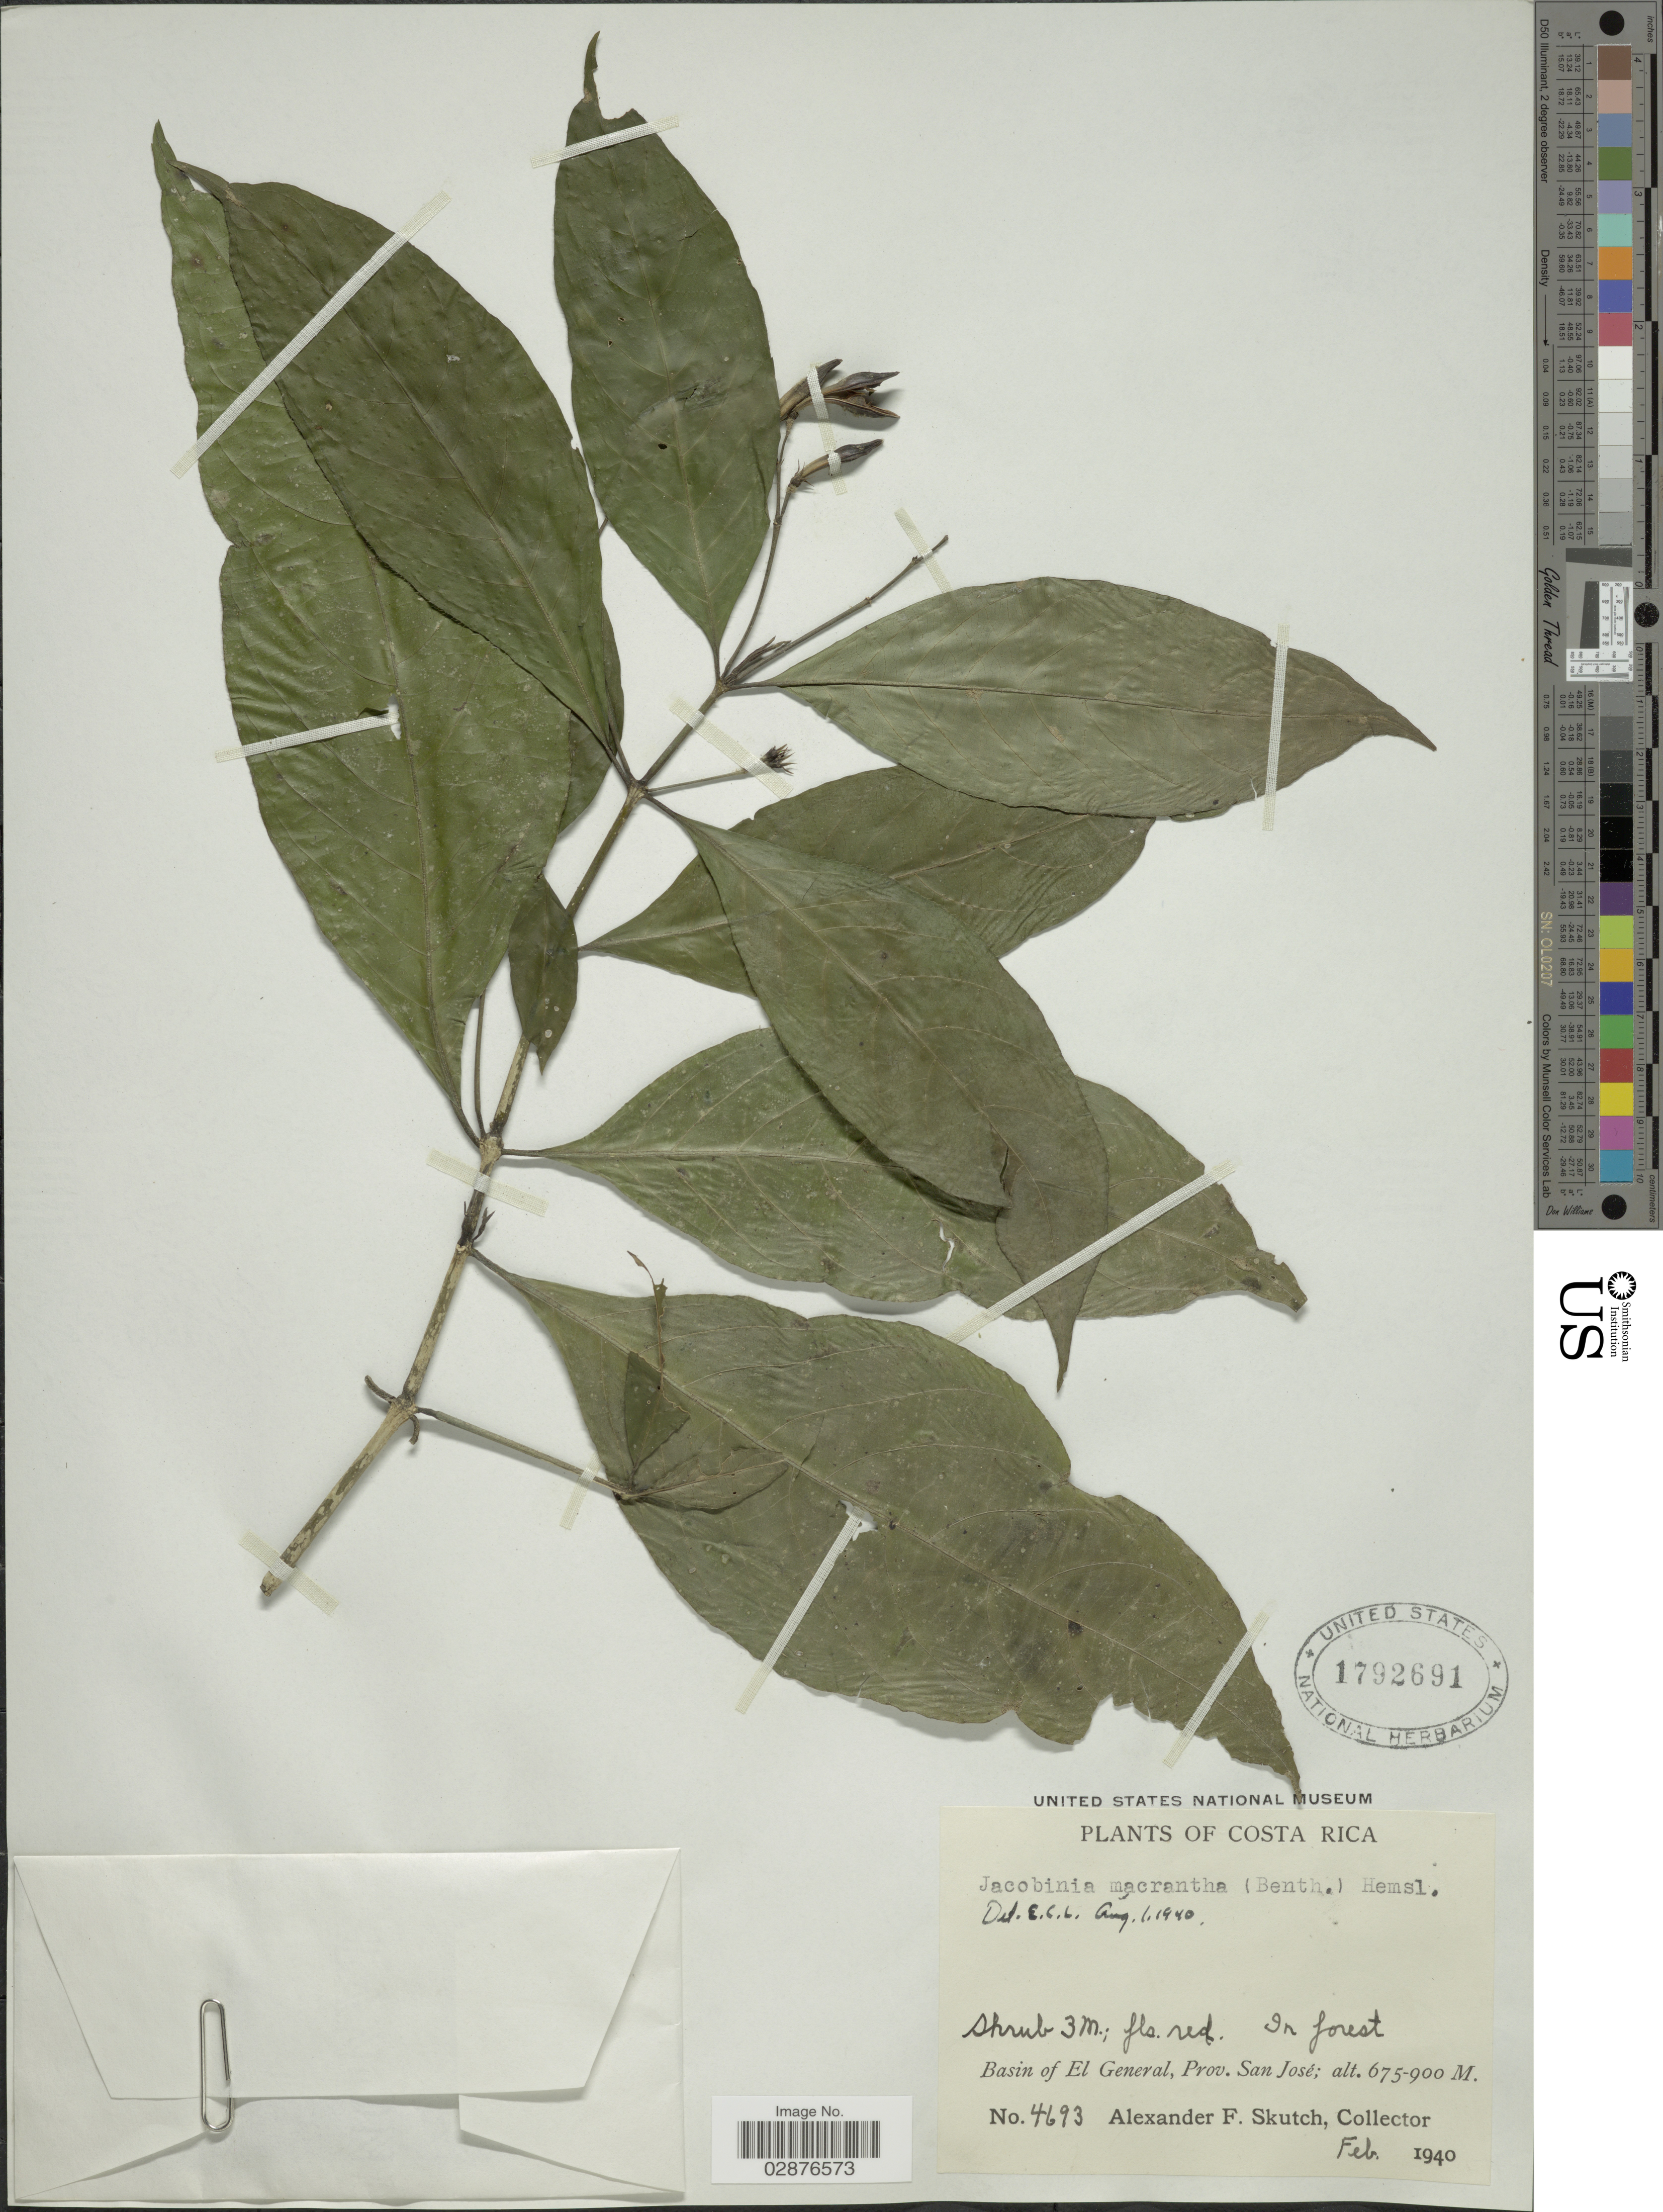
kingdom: Plantae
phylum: Tracheophyta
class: Magnoliopsida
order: Lamiales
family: Acanthaceae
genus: Justicia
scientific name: Justicia macrantha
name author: Benth.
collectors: A. F. Skutch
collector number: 4693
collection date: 1940-02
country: Costa Rica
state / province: San José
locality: Basin of El General.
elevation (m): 675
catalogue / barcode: US 1792691